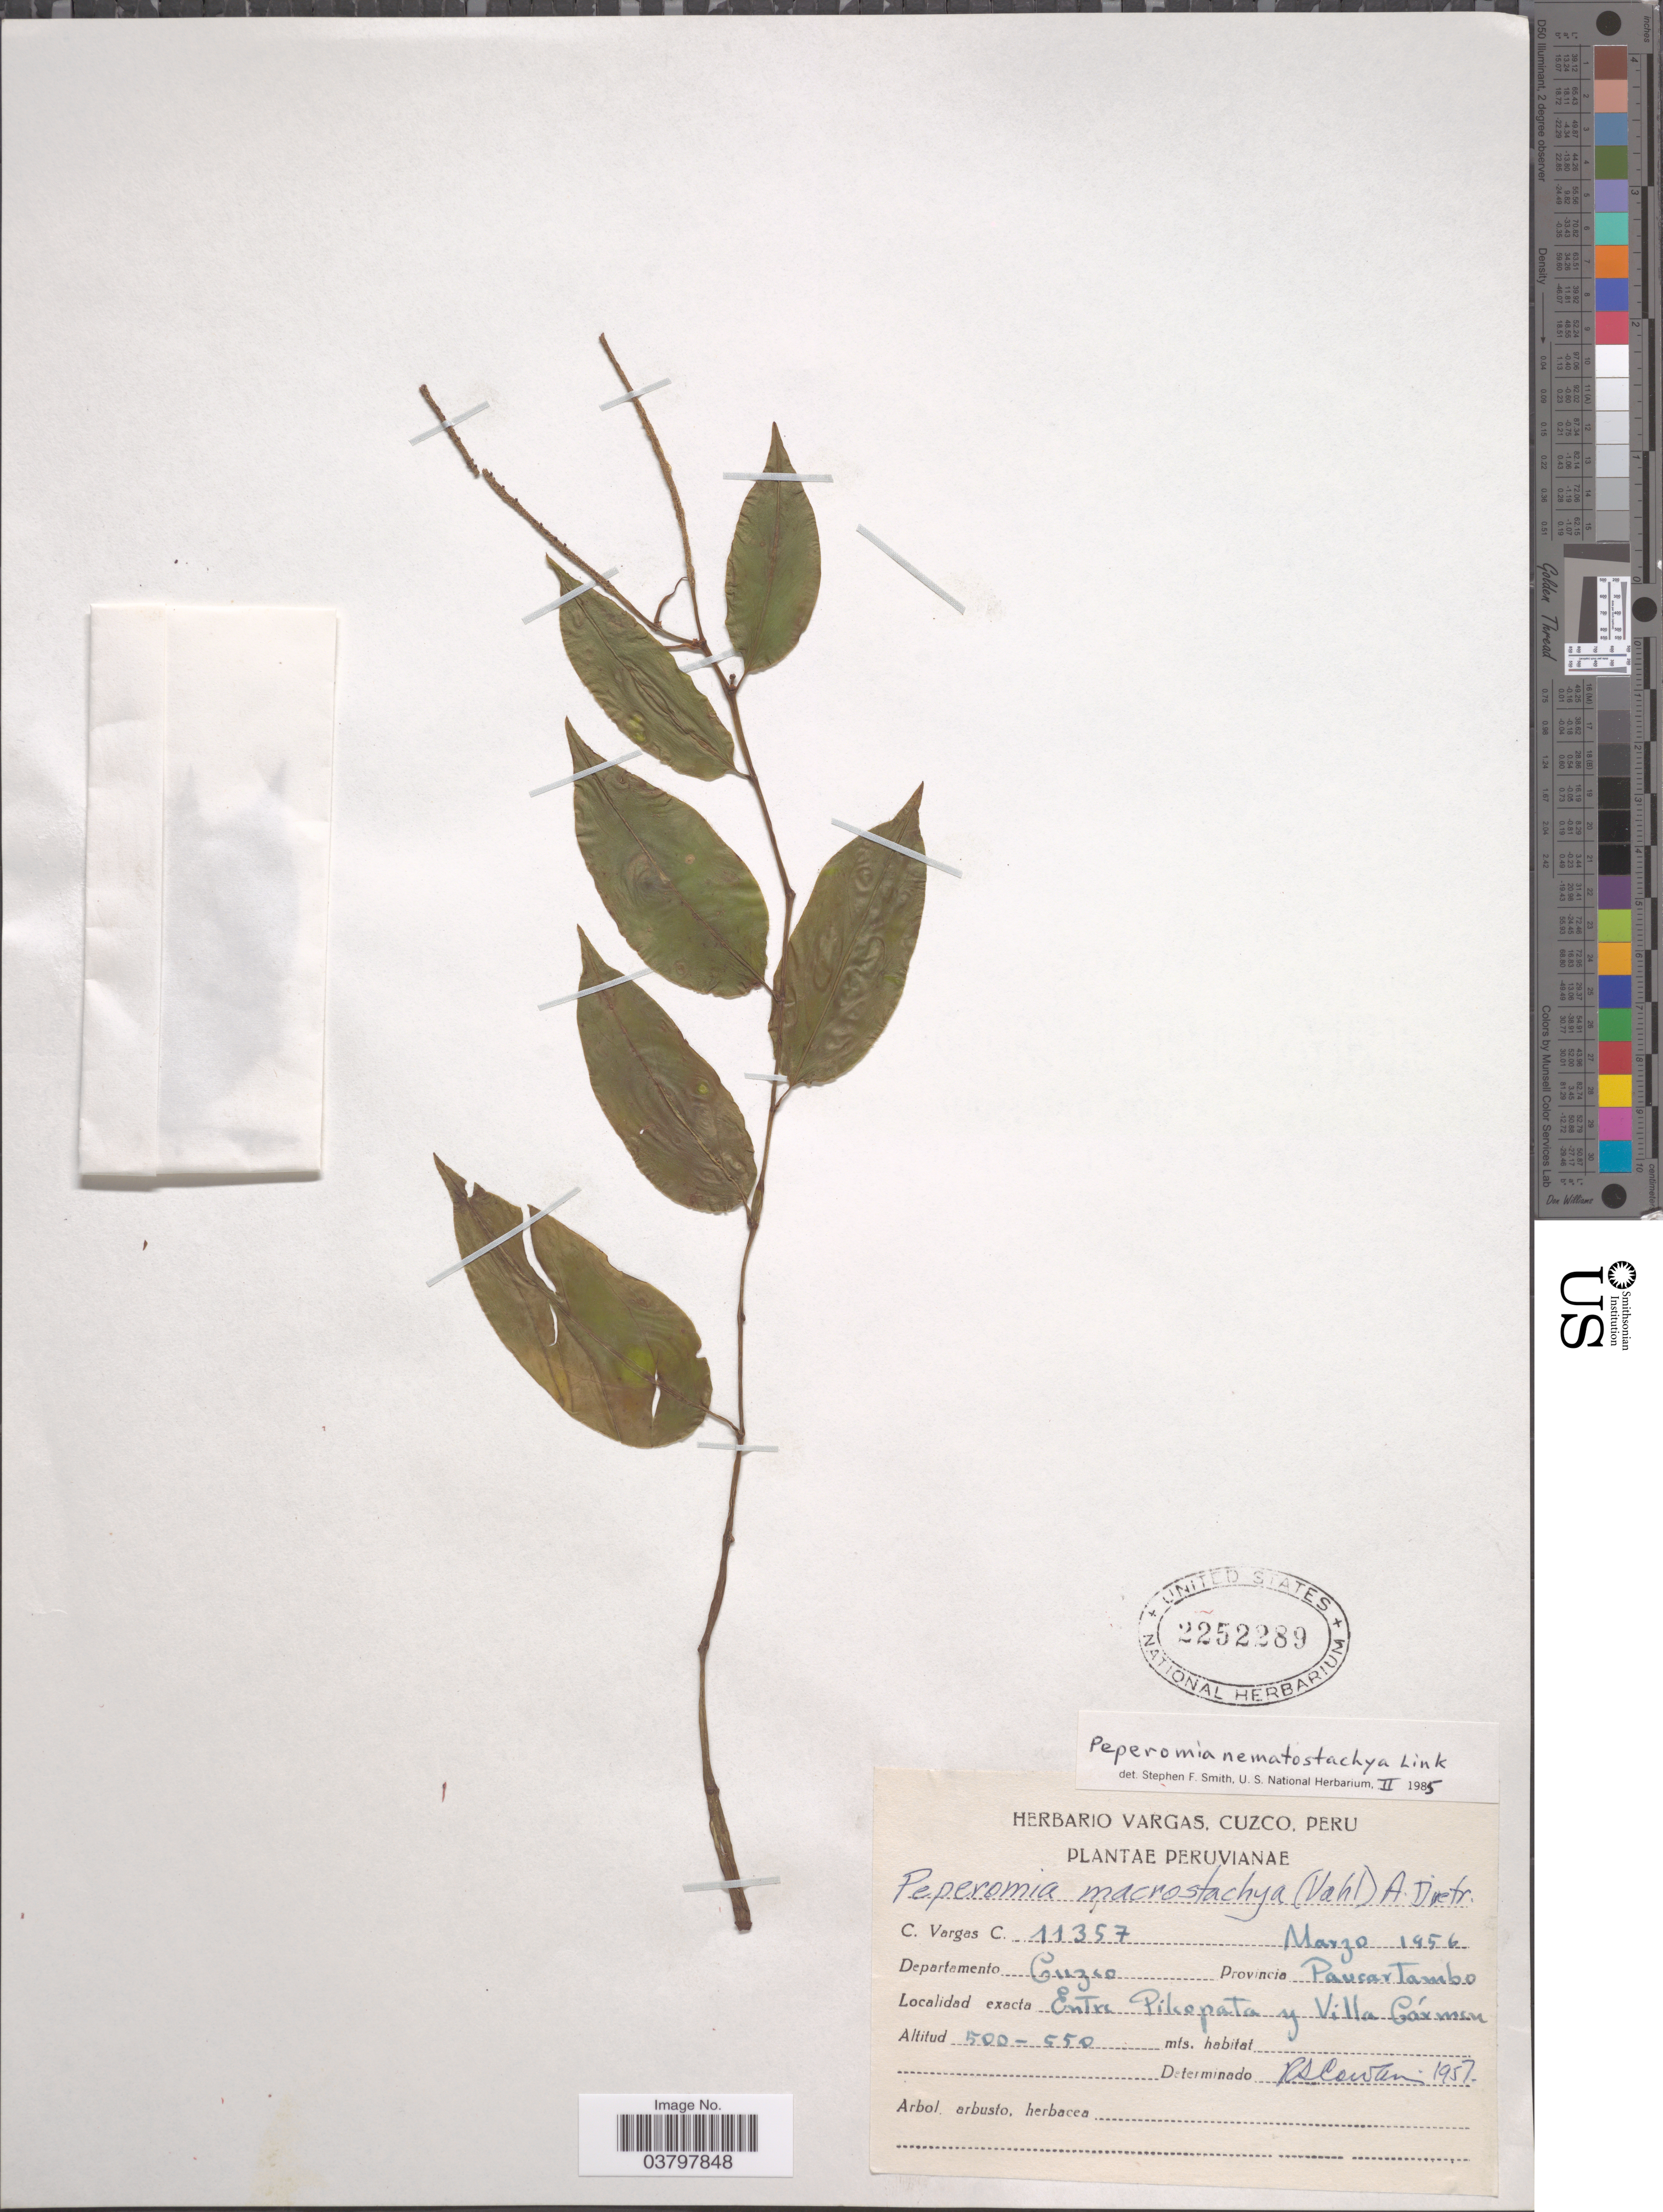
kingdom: Plantae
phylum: Tracheophyta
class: Magnoliopsida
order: Piperales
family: Piperaceae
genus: Peperomia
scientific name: Peperomia nematostachya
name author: Link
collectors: R. S. Cowan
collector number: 11357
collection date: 1956-03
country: Peru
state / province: Cusco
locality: Departamento Cuzco Provincia Paucar Tambo. Entre Pilcopata y Villa Cárman.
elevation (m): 500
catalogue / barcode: US 2252289